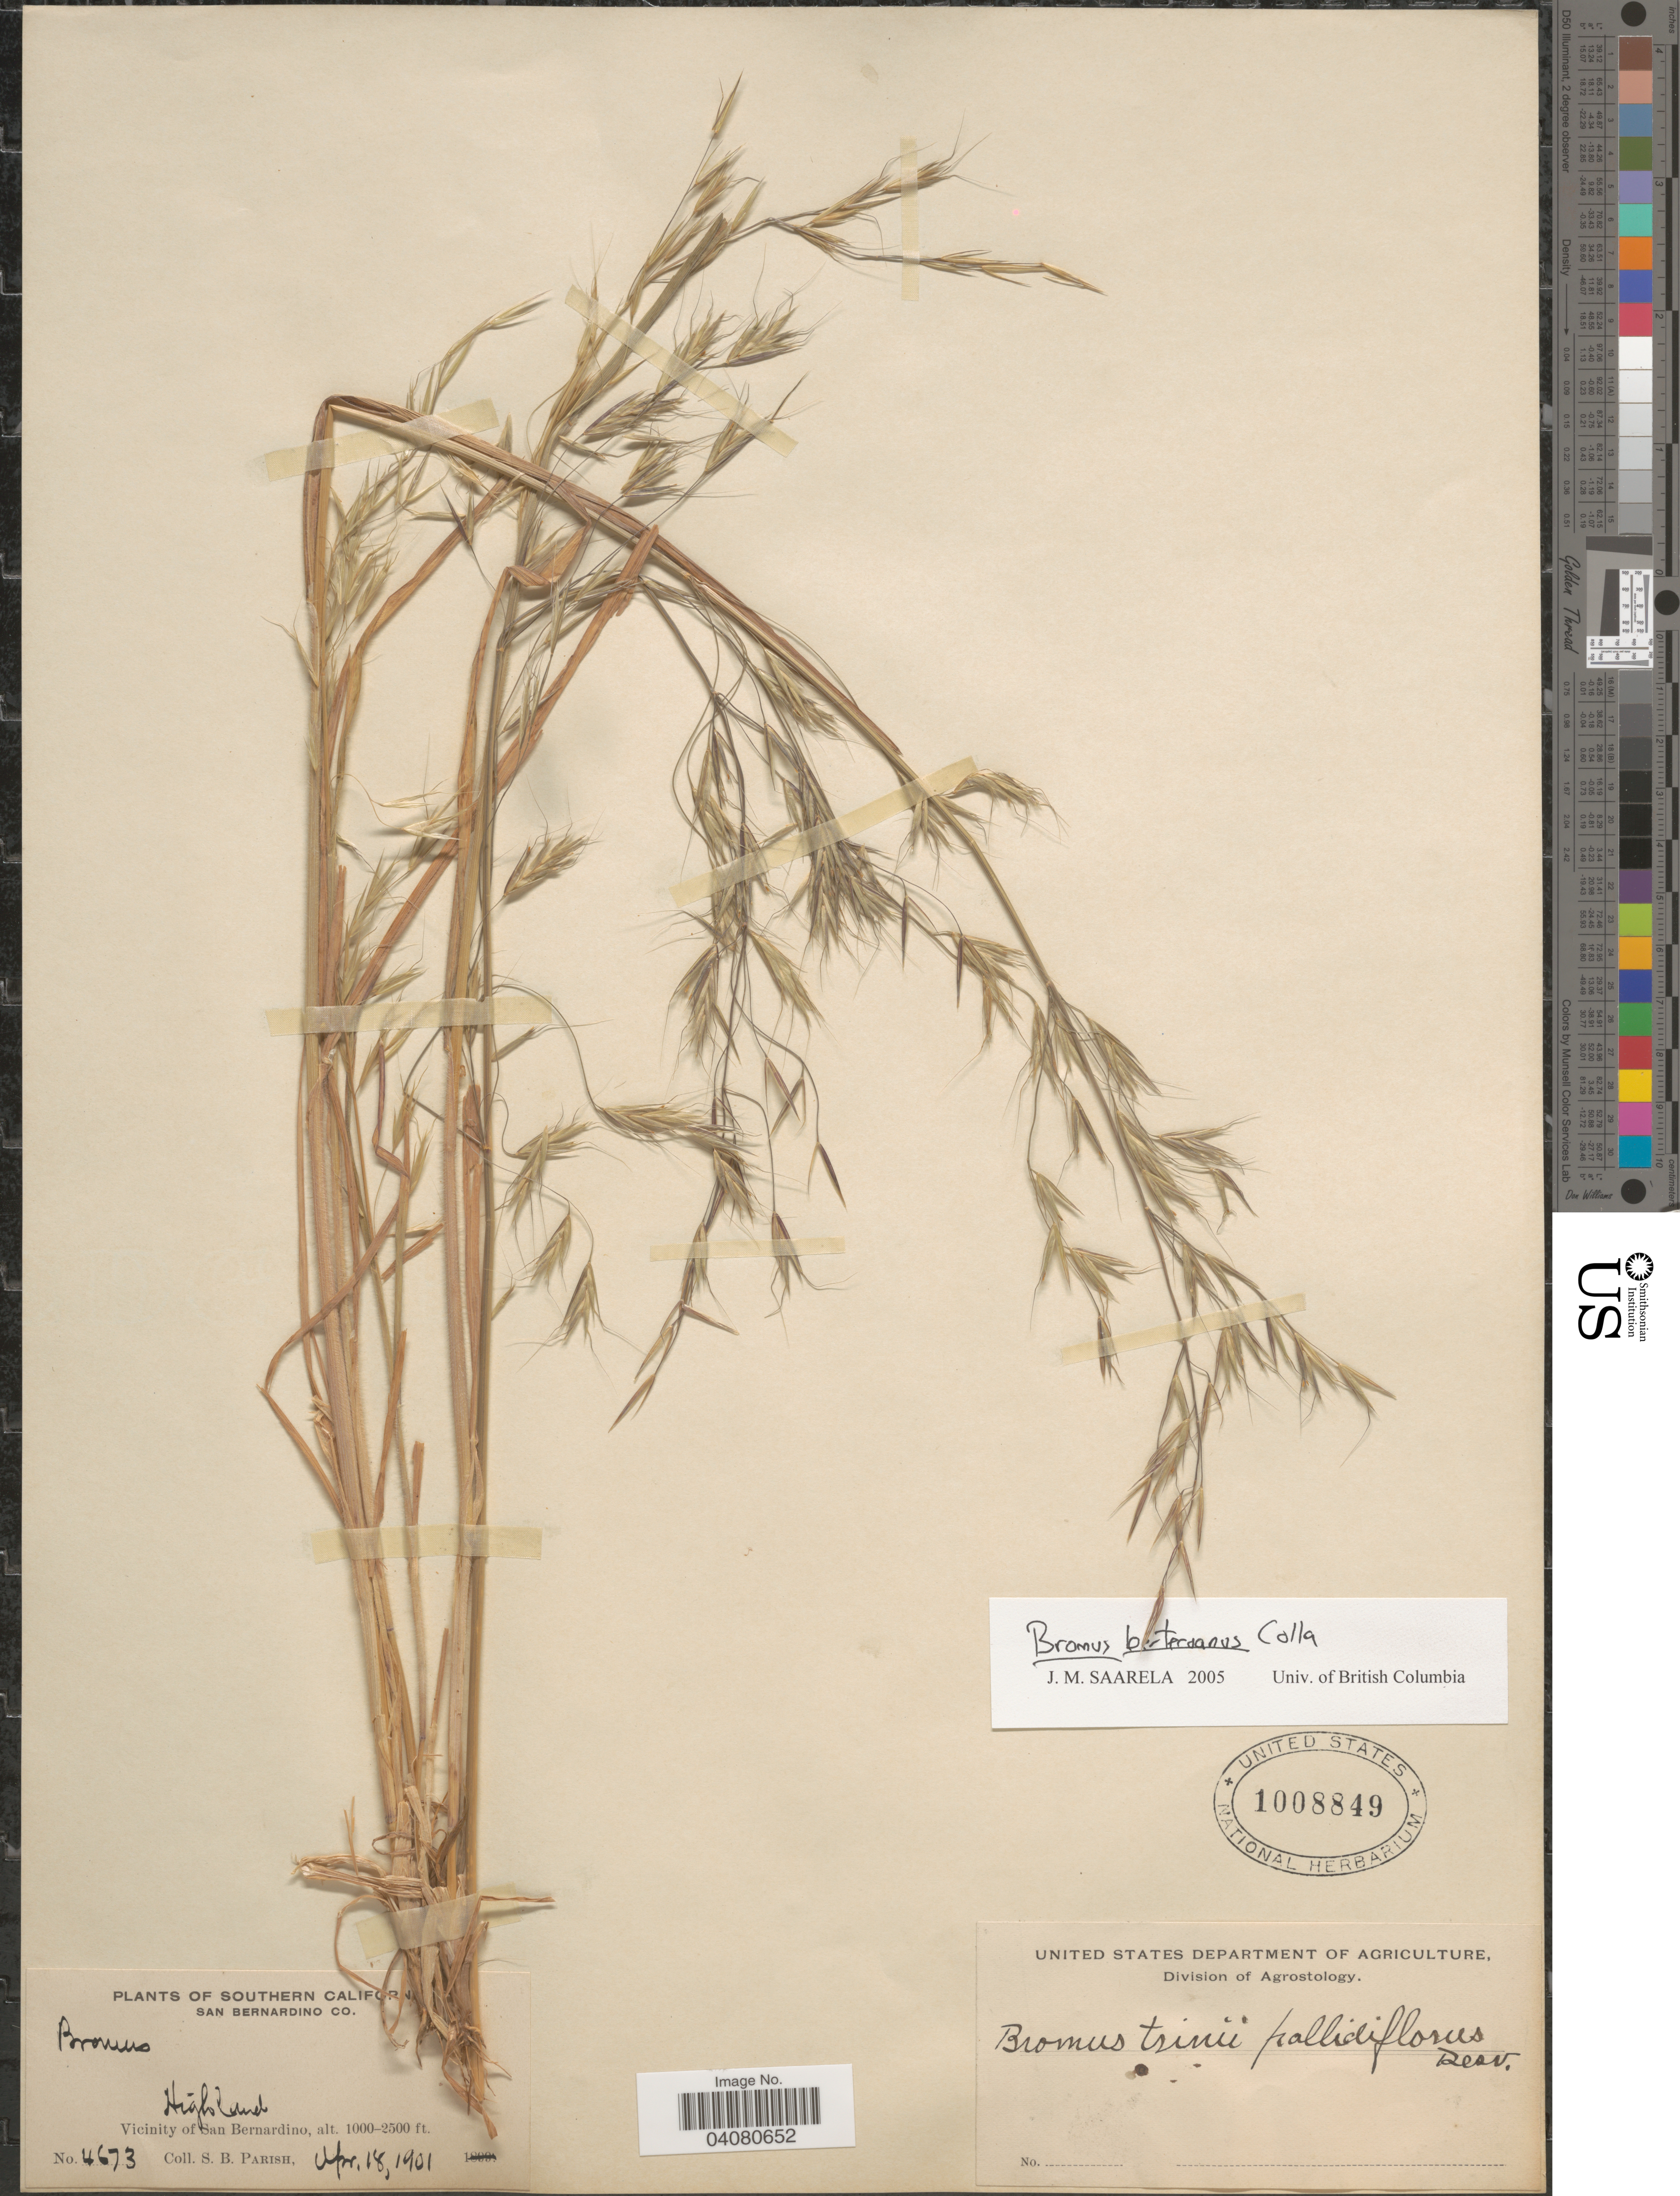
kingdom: Plantae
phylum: Tracheophyta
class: Liliopsida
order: Poales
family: Poaceae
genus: Bromus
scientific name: Bromus berteroanus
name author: Colla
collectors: S. B. Parish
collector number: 4673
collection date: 1901-04-18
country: United States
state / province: California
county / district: San Bernardino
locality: Southern California. San Bernardino Co. Highland. Vicinity of San Bernardino.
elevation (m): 305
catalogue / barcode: US 1008849